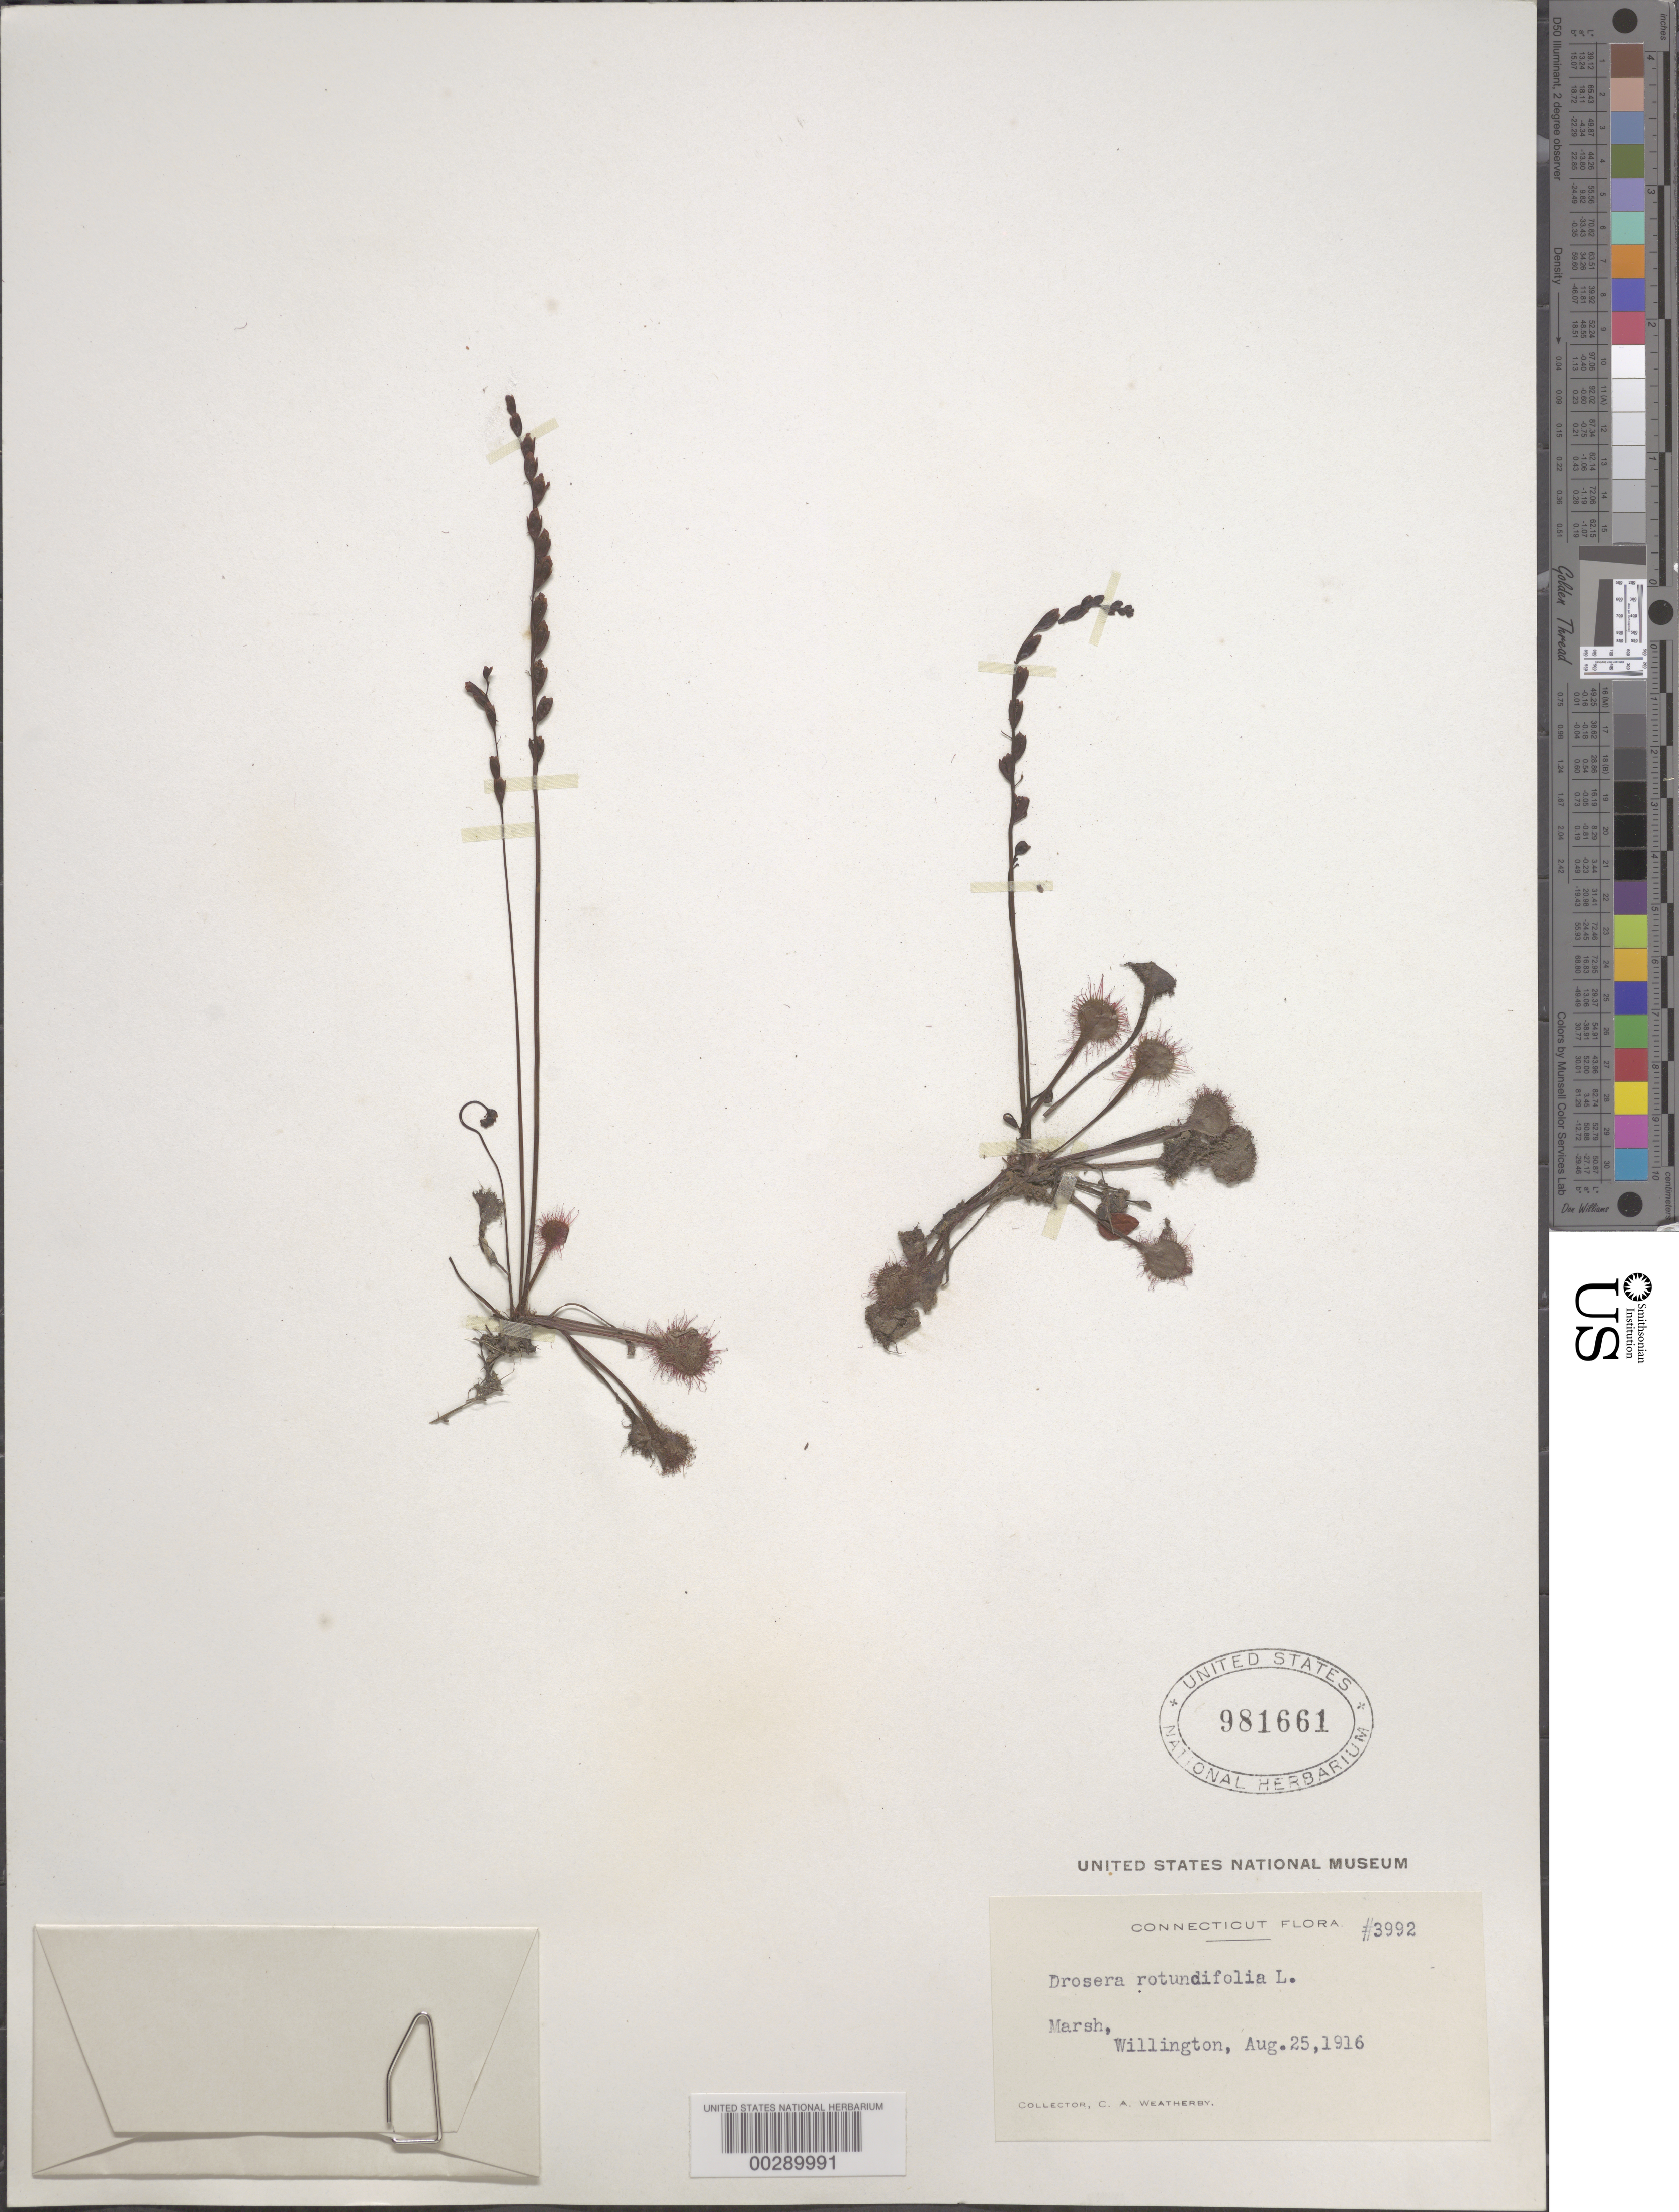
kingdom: Plantae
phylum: Tracheophyta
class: Magnoliopsida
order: Caryophyllales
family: Droseraceae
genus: Drosera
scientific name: Drosera rotundifolia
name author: L.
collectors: C. A. Weatherby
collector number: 3992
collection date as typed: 25 Aug 1916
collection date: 1916-08-25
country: United States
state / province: Connecticut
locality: Willington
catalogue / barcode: US 981661